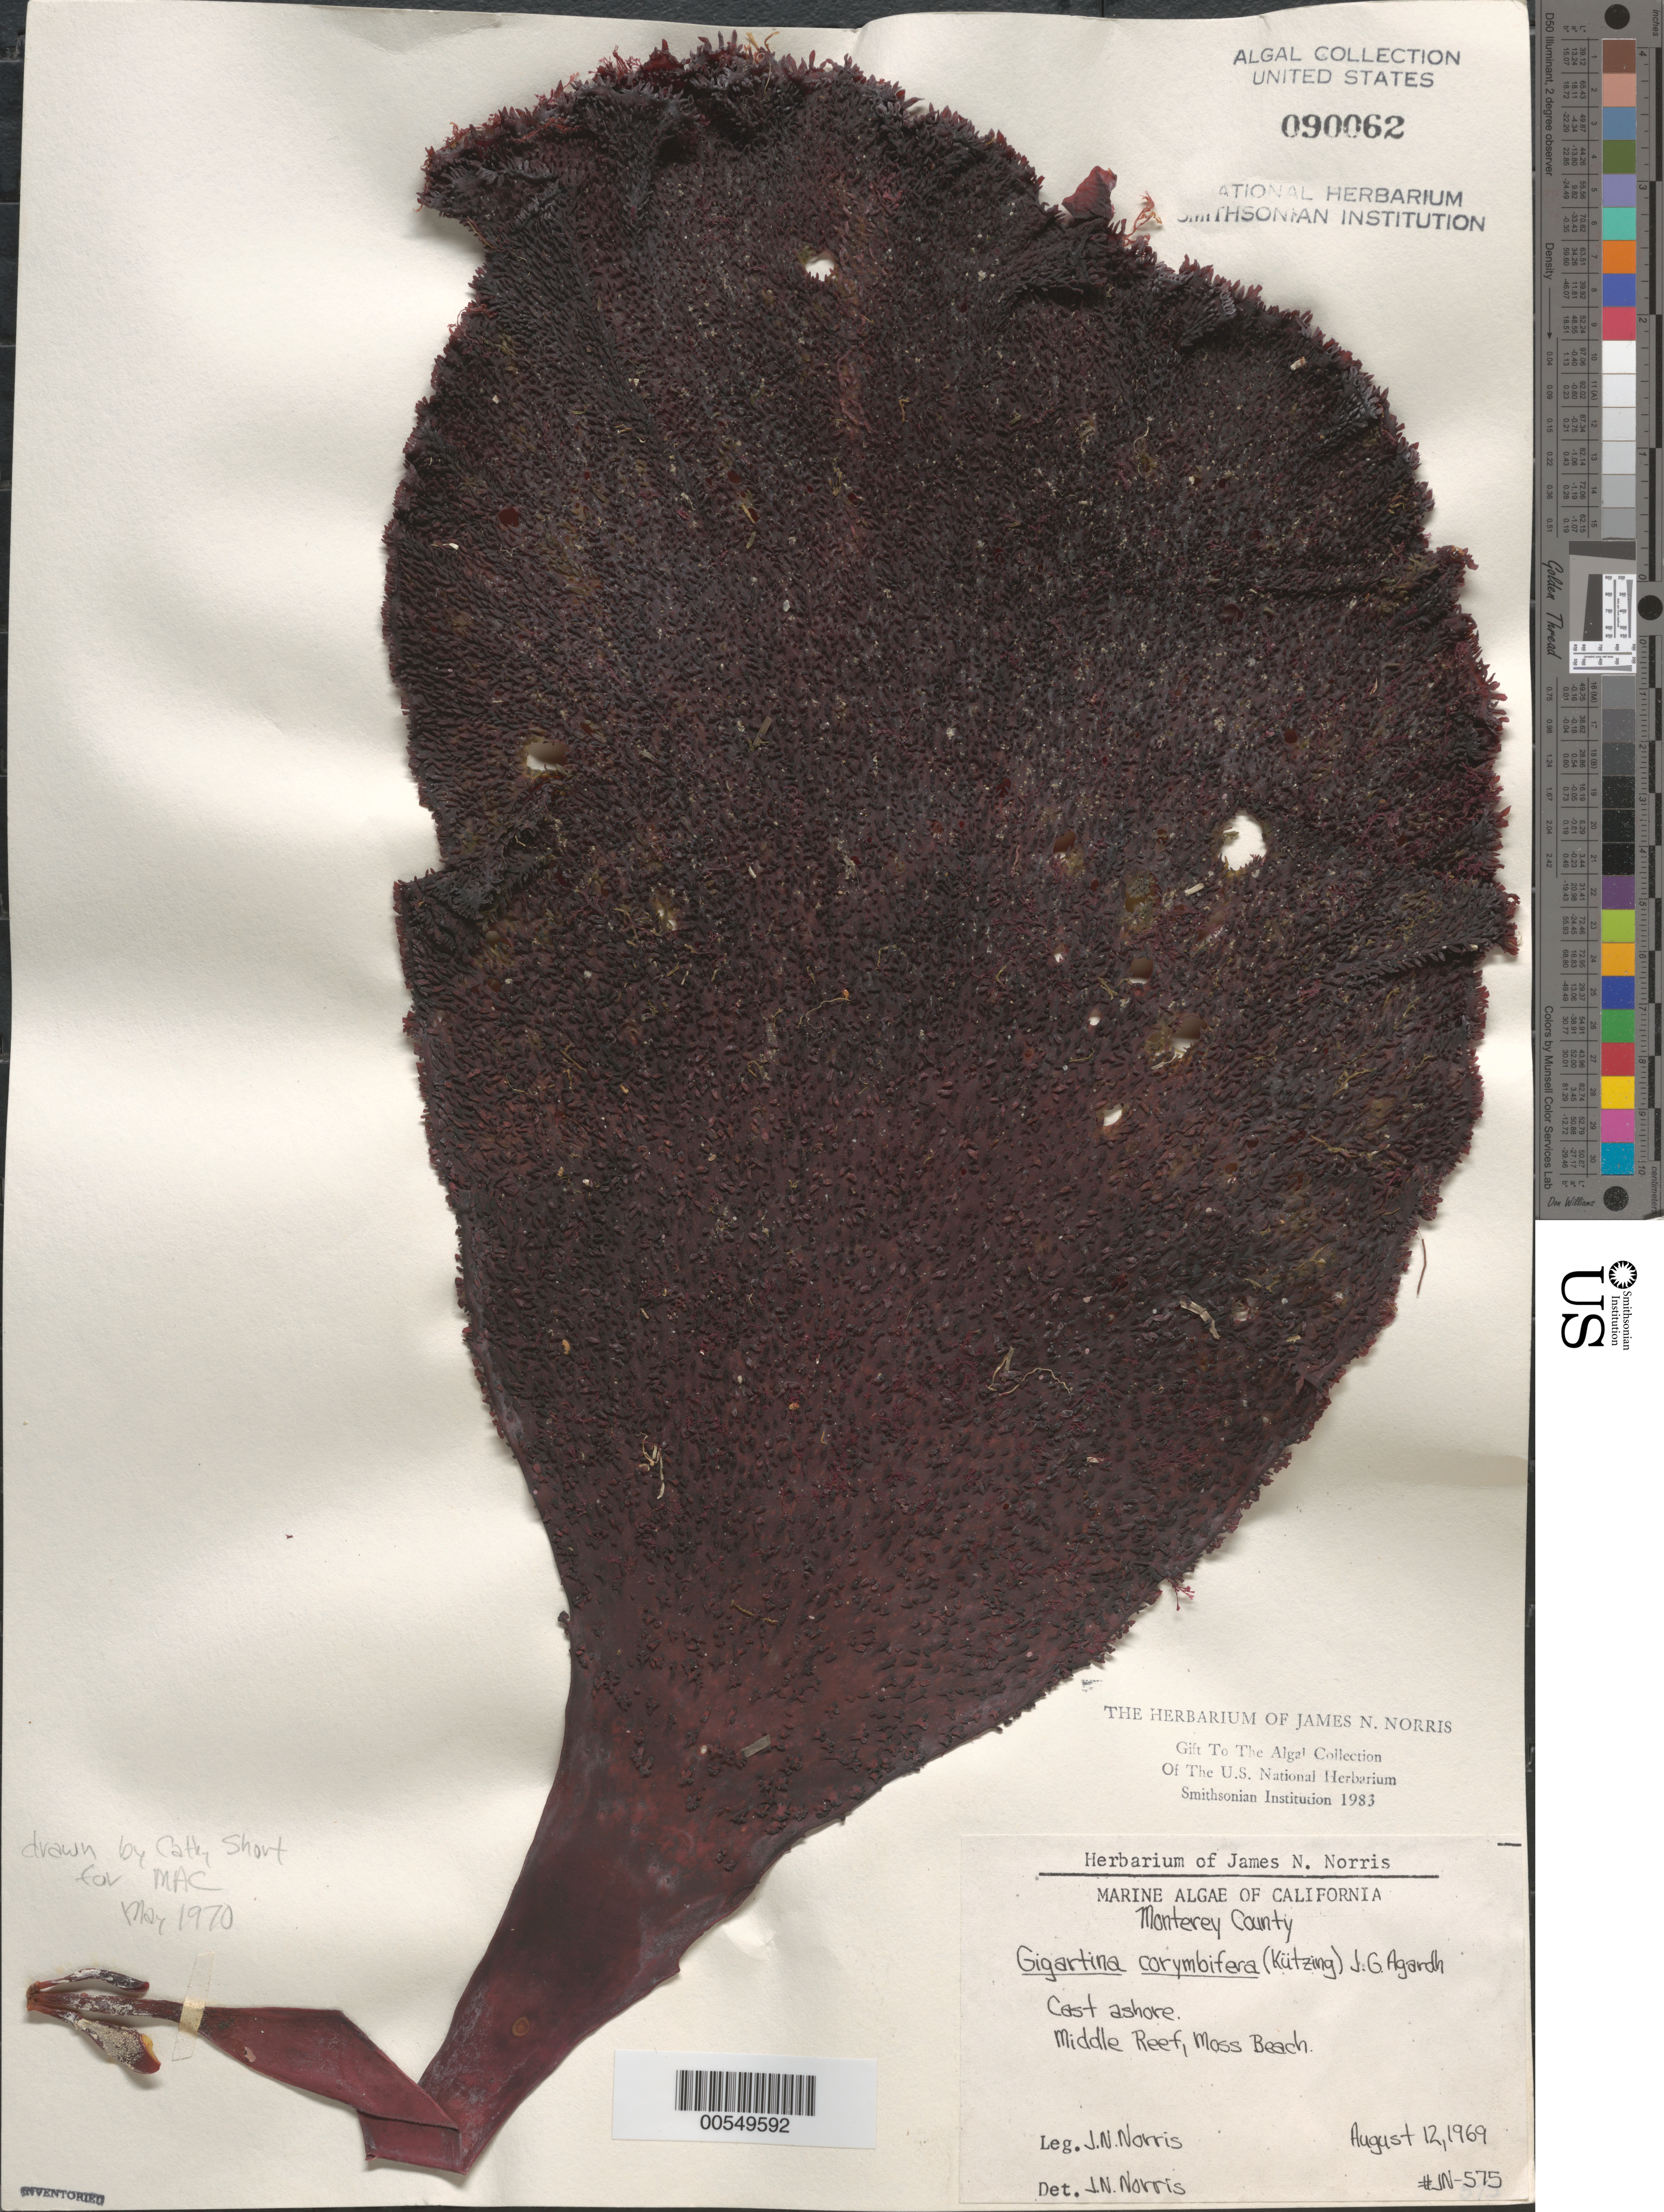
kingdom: Plantae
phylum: Rhodophyta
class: Florideophyceae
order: Gigartinales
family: Gigartinaceae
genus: Chondracanthus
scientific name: Chondracanthus corymbiferus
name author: (Kütz.) Guiry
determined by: Algae name updating Project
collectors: J. N. Norris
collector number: JN-575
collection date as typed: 12 Aug 1969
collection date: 1969-08-12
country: United States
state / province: California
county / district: Monterey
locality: Middle Reef of Moss Beach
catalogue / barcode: US 90062